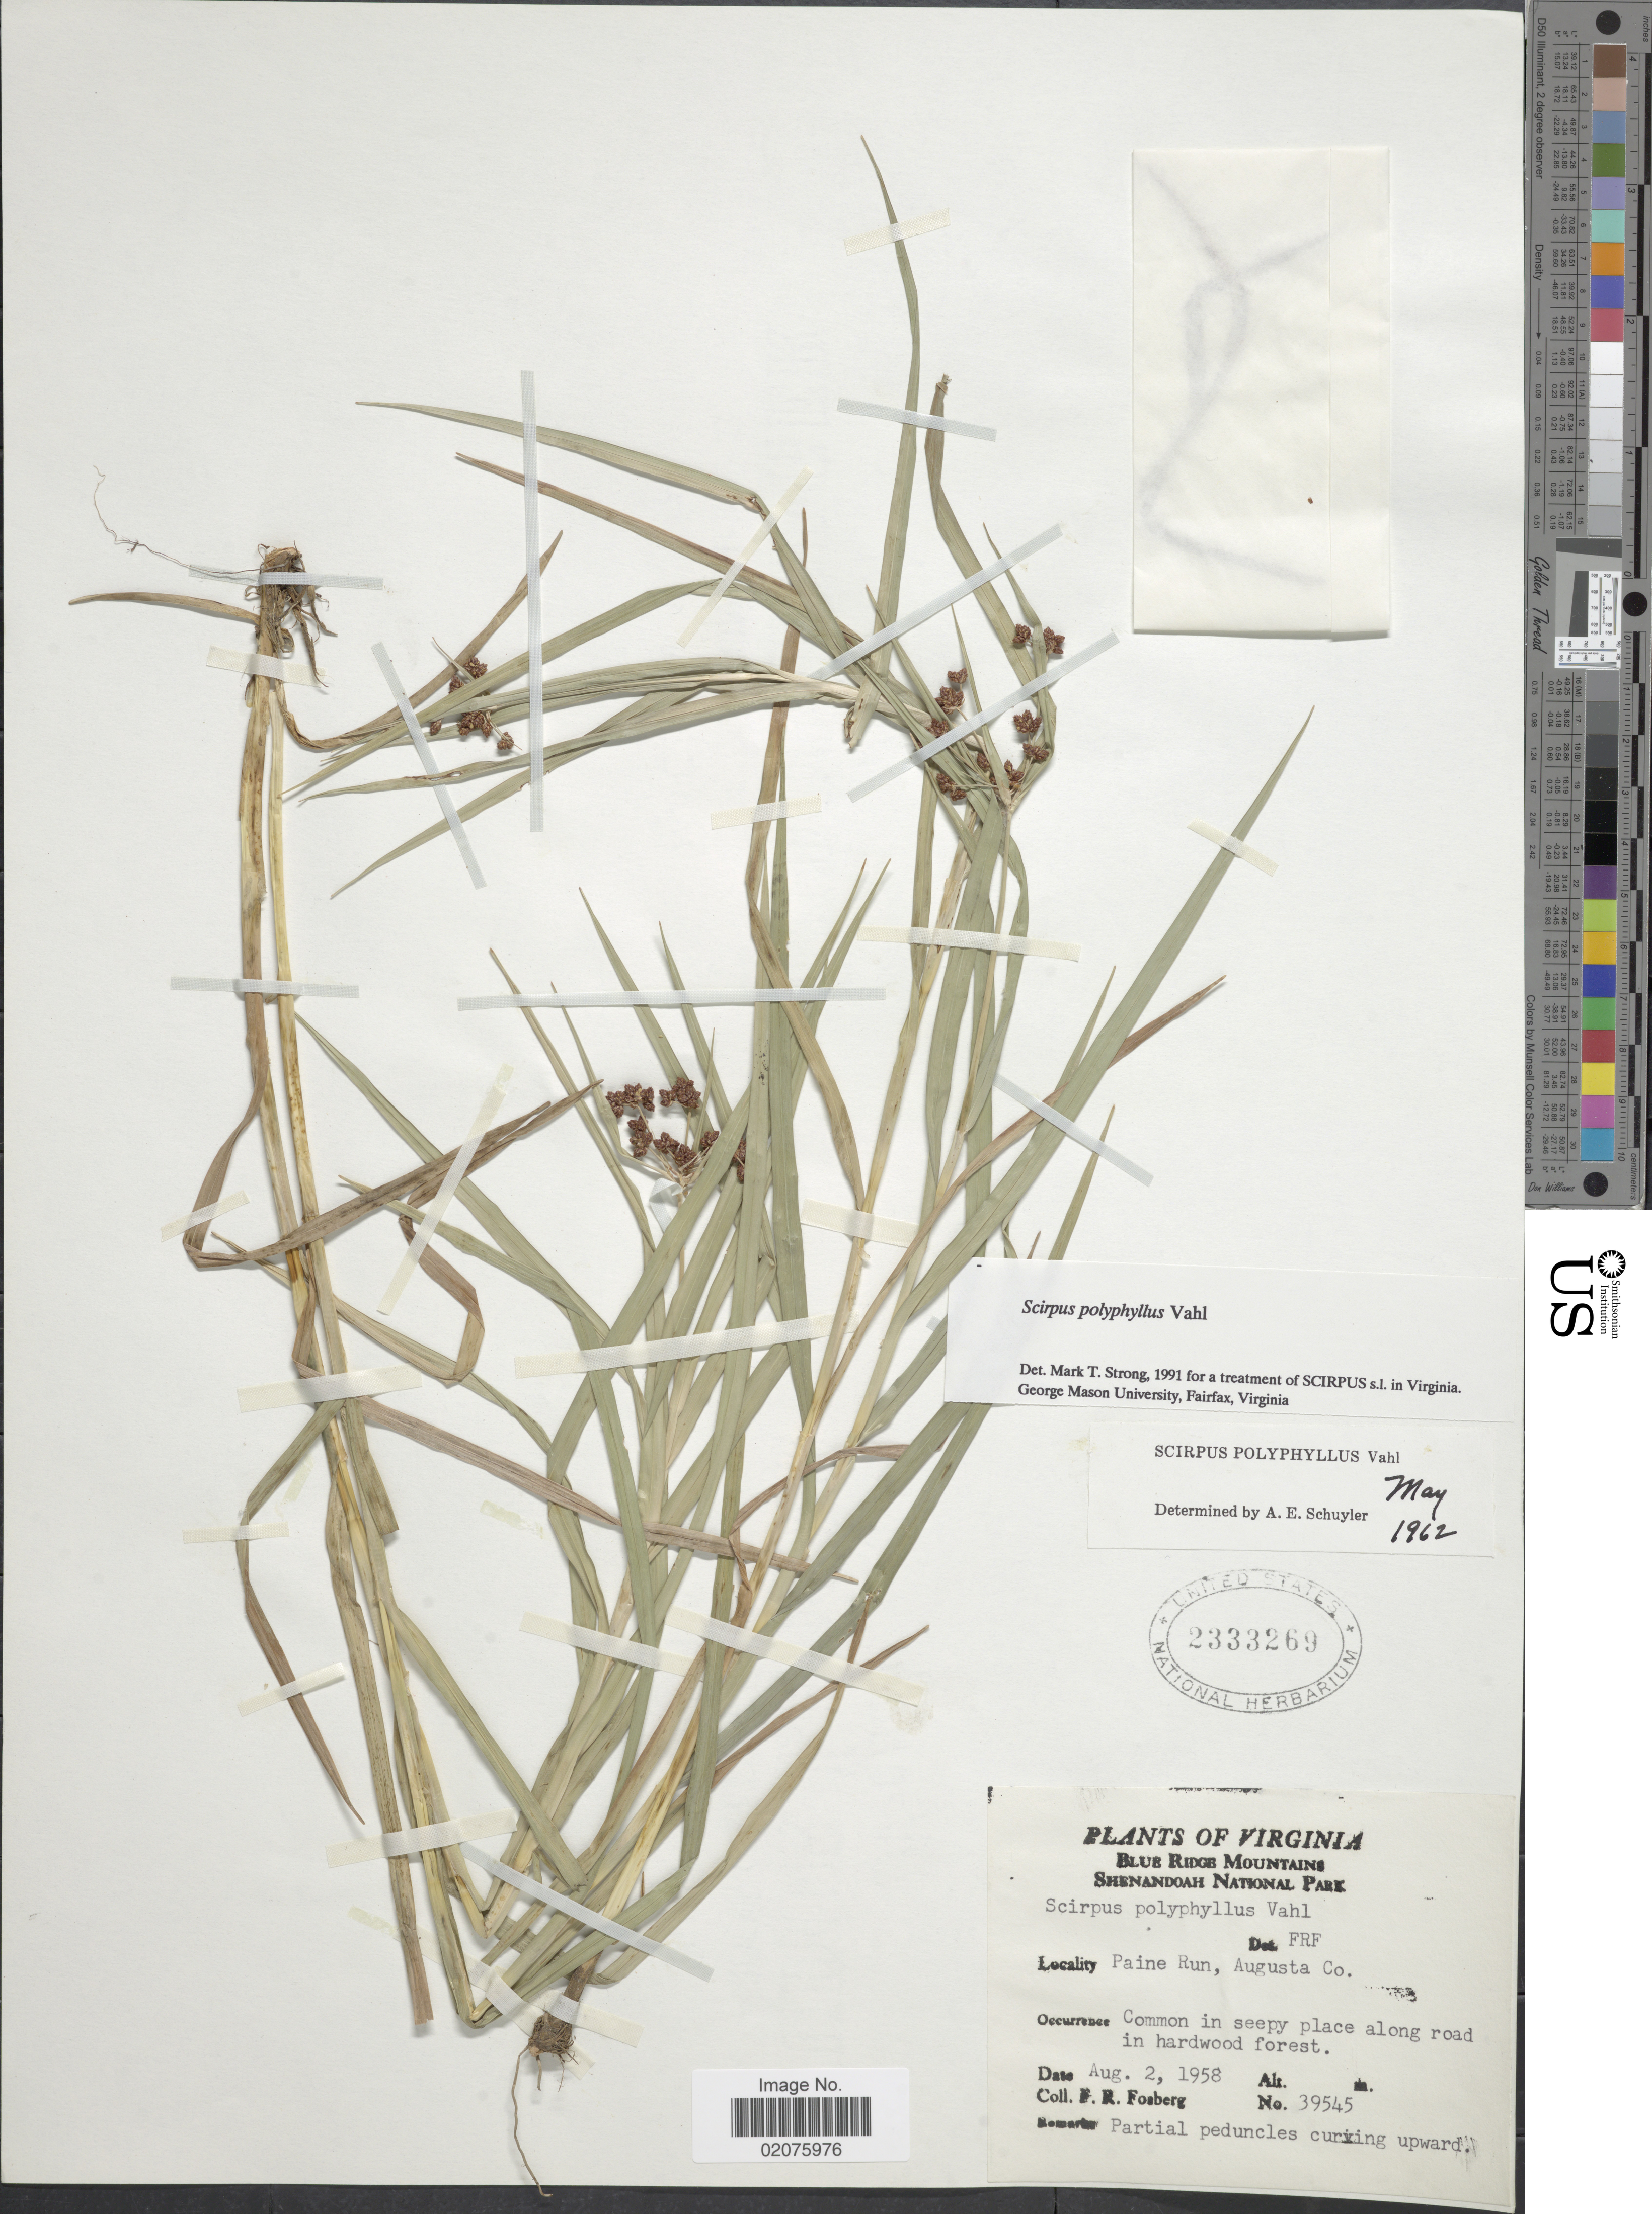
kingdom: Plantae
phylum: Tracheophyta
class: Liliopsida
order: Poales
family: Cyperaceae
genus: Scirpus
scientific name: Scirpus polyphyllus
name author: Vahl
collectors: F. R. Fosberg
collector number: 39545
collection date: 1958-08-02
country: United States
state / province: Virginia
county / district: Augusta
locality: Blue Ridge Mounatins Shenandoah National Park, Paine Run, Augusta Co.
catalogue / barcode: US 2333269